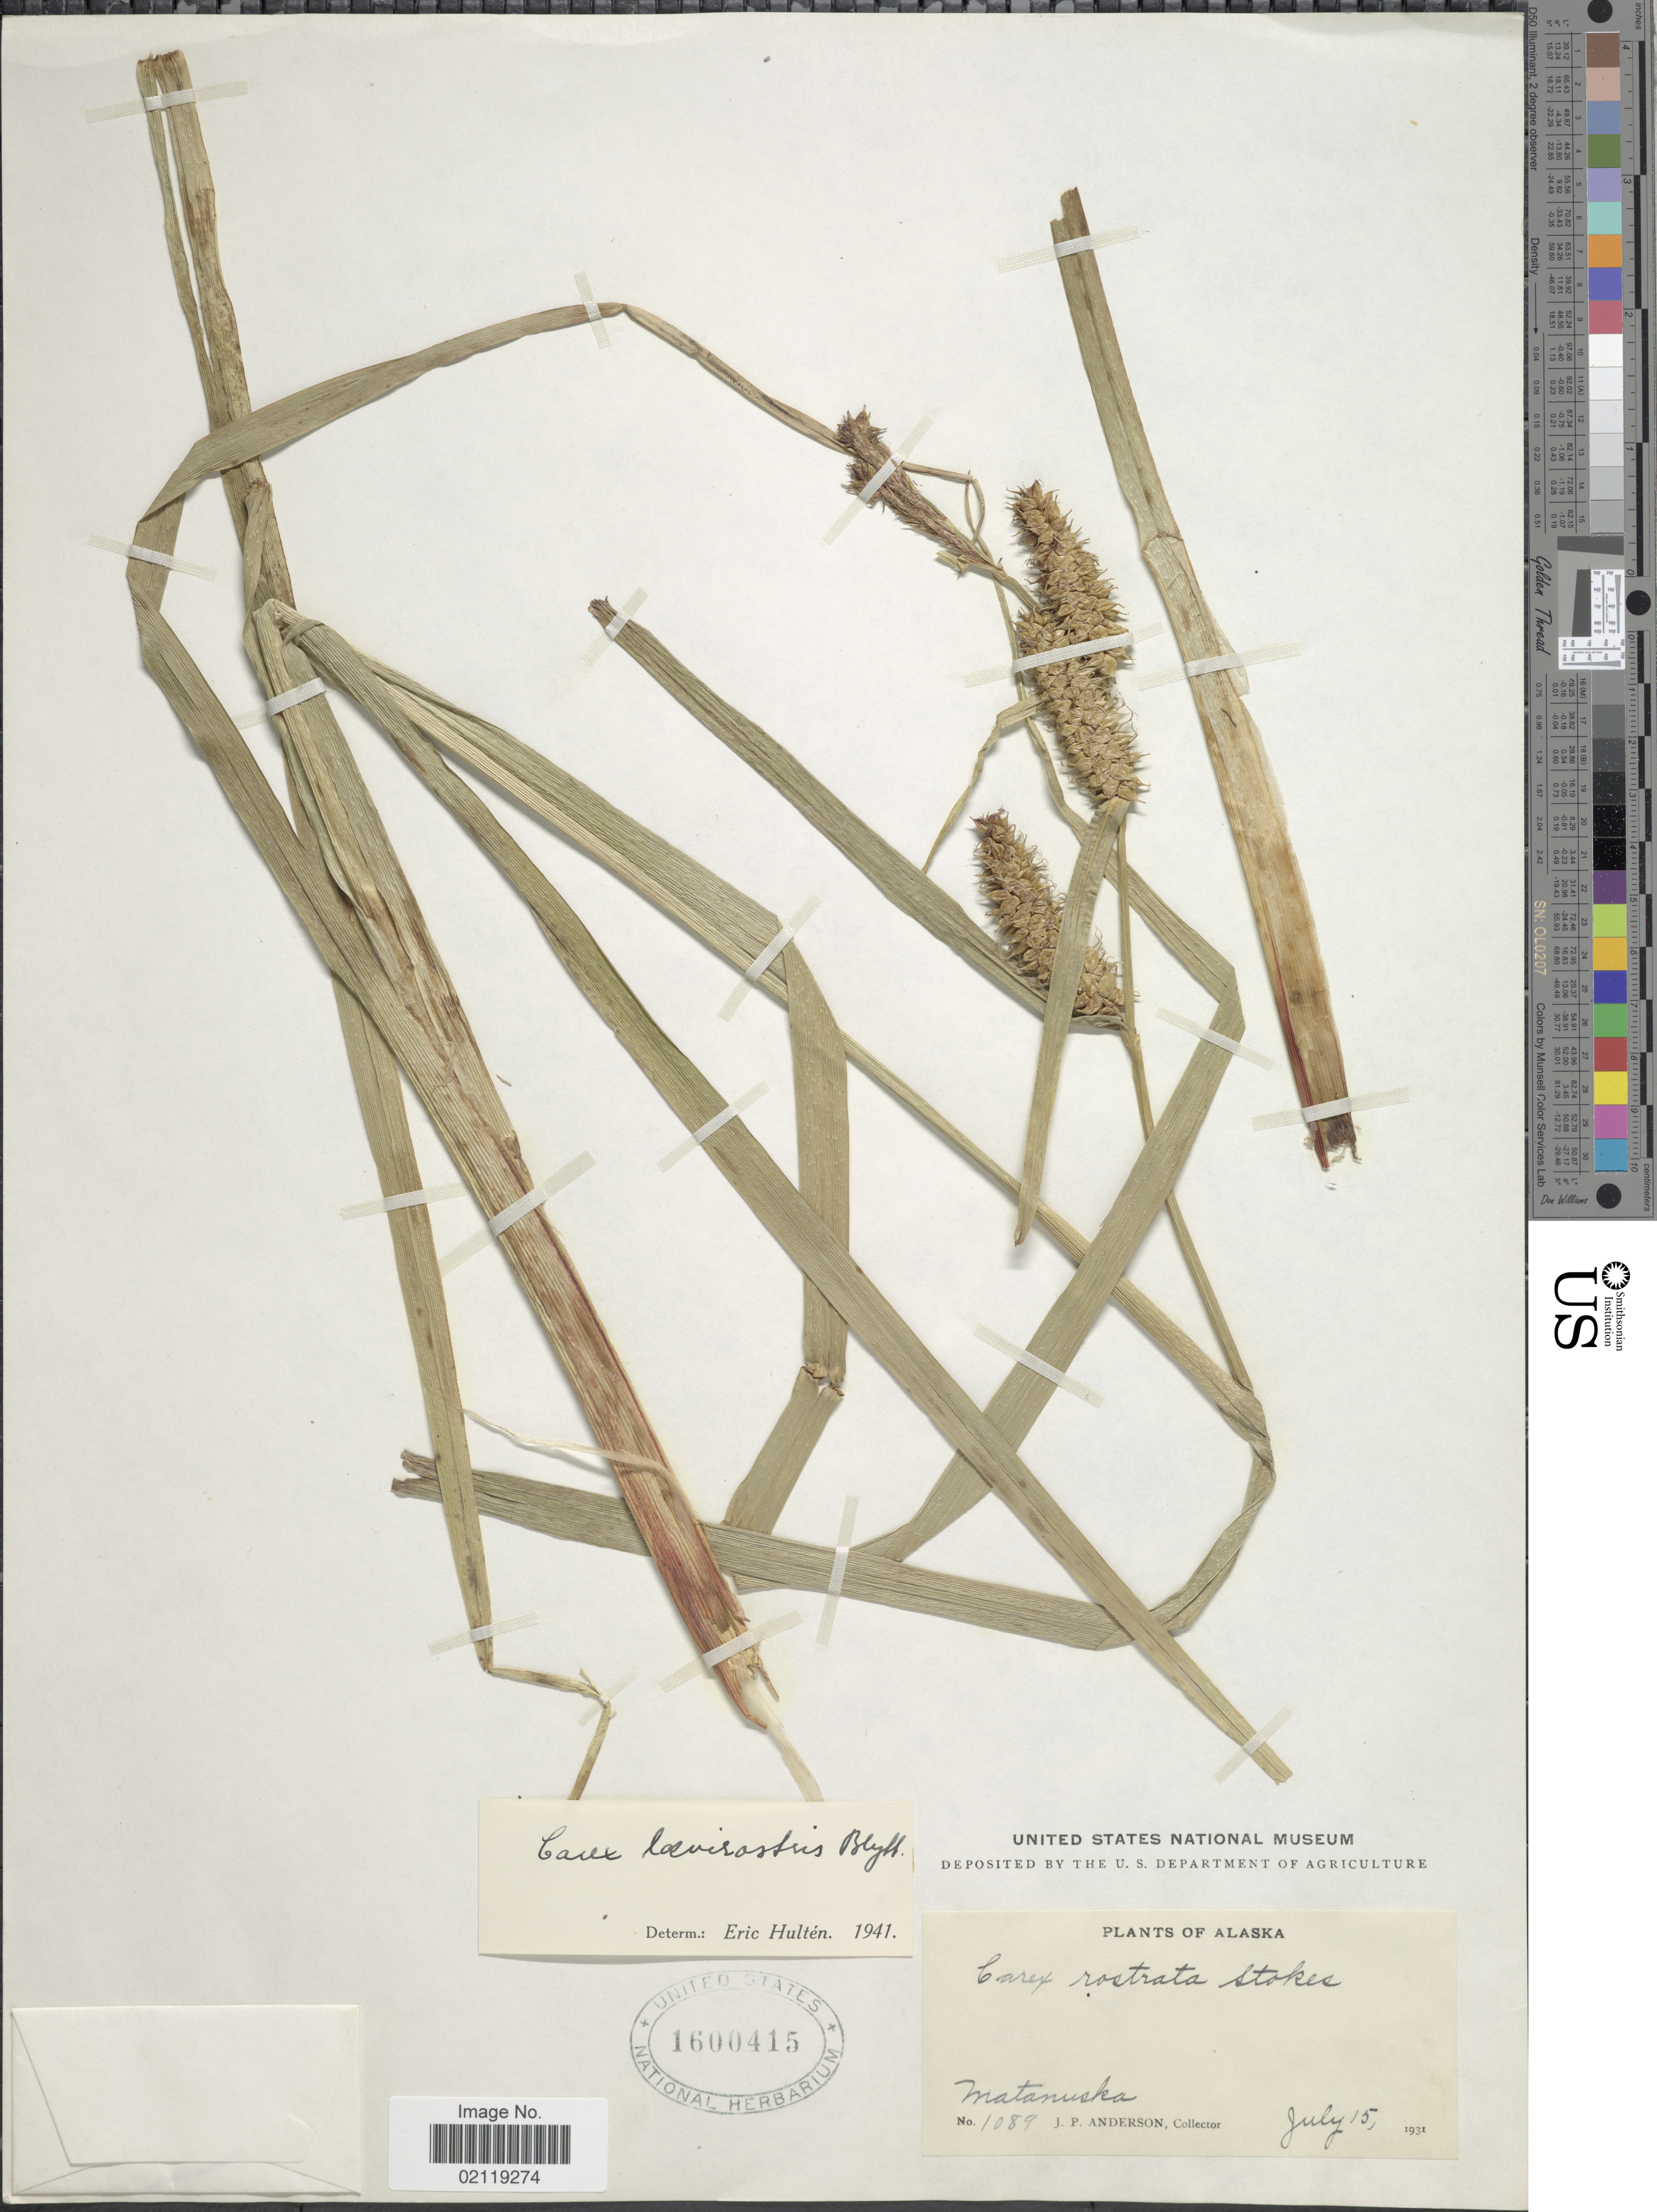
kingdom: Plantae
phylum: Tracheophyta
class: Liliopsida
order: Poales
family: Cyperaceae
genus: Carex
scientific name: Carex utriculata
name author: Boott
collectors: J. P. Anderson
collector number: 1089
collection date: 1931-07-15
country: United States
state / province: Alaska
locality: Matanuska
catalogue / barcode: US 1600415